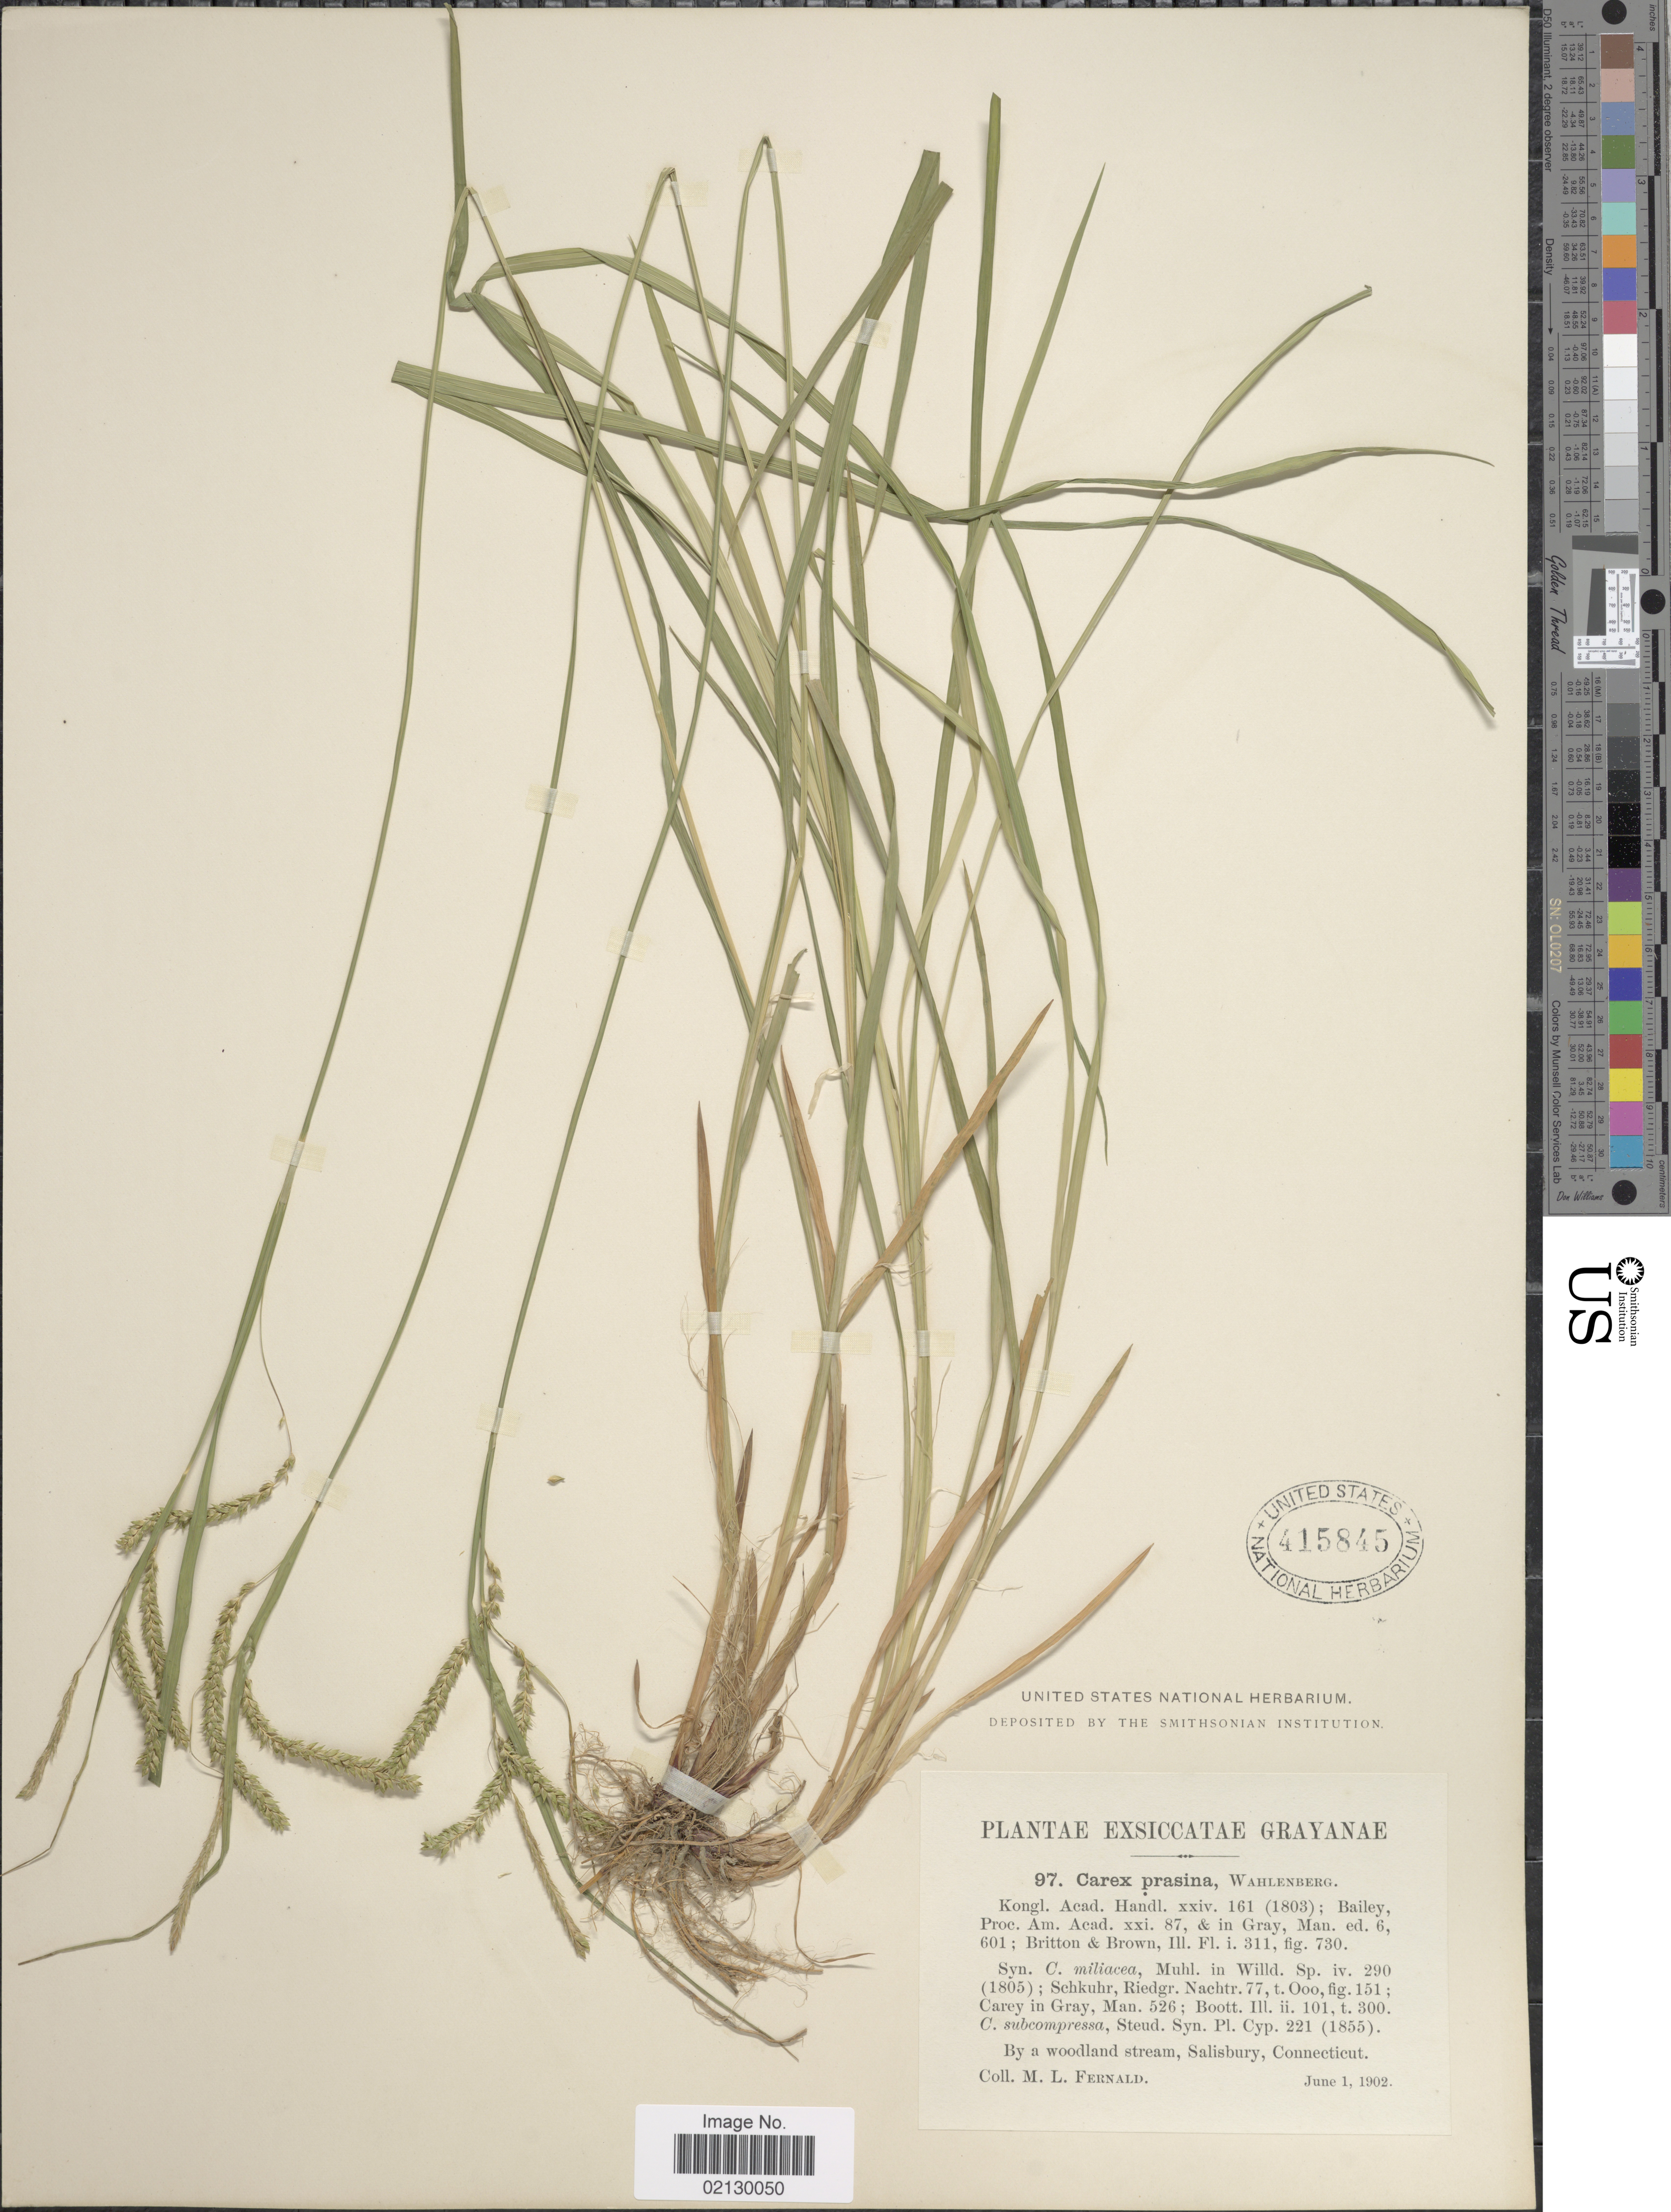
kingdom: Plantae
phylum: Tracheophyta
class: Liliopsida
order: Poales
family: Cyperaceae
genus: Carex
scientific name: Carex prasina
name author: Wahlenb.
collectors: M. L. Fernald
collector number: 97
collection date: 1902-06-01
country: United States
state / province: Connecticut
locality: Salisbury, Grayanae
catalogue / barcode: US 415845